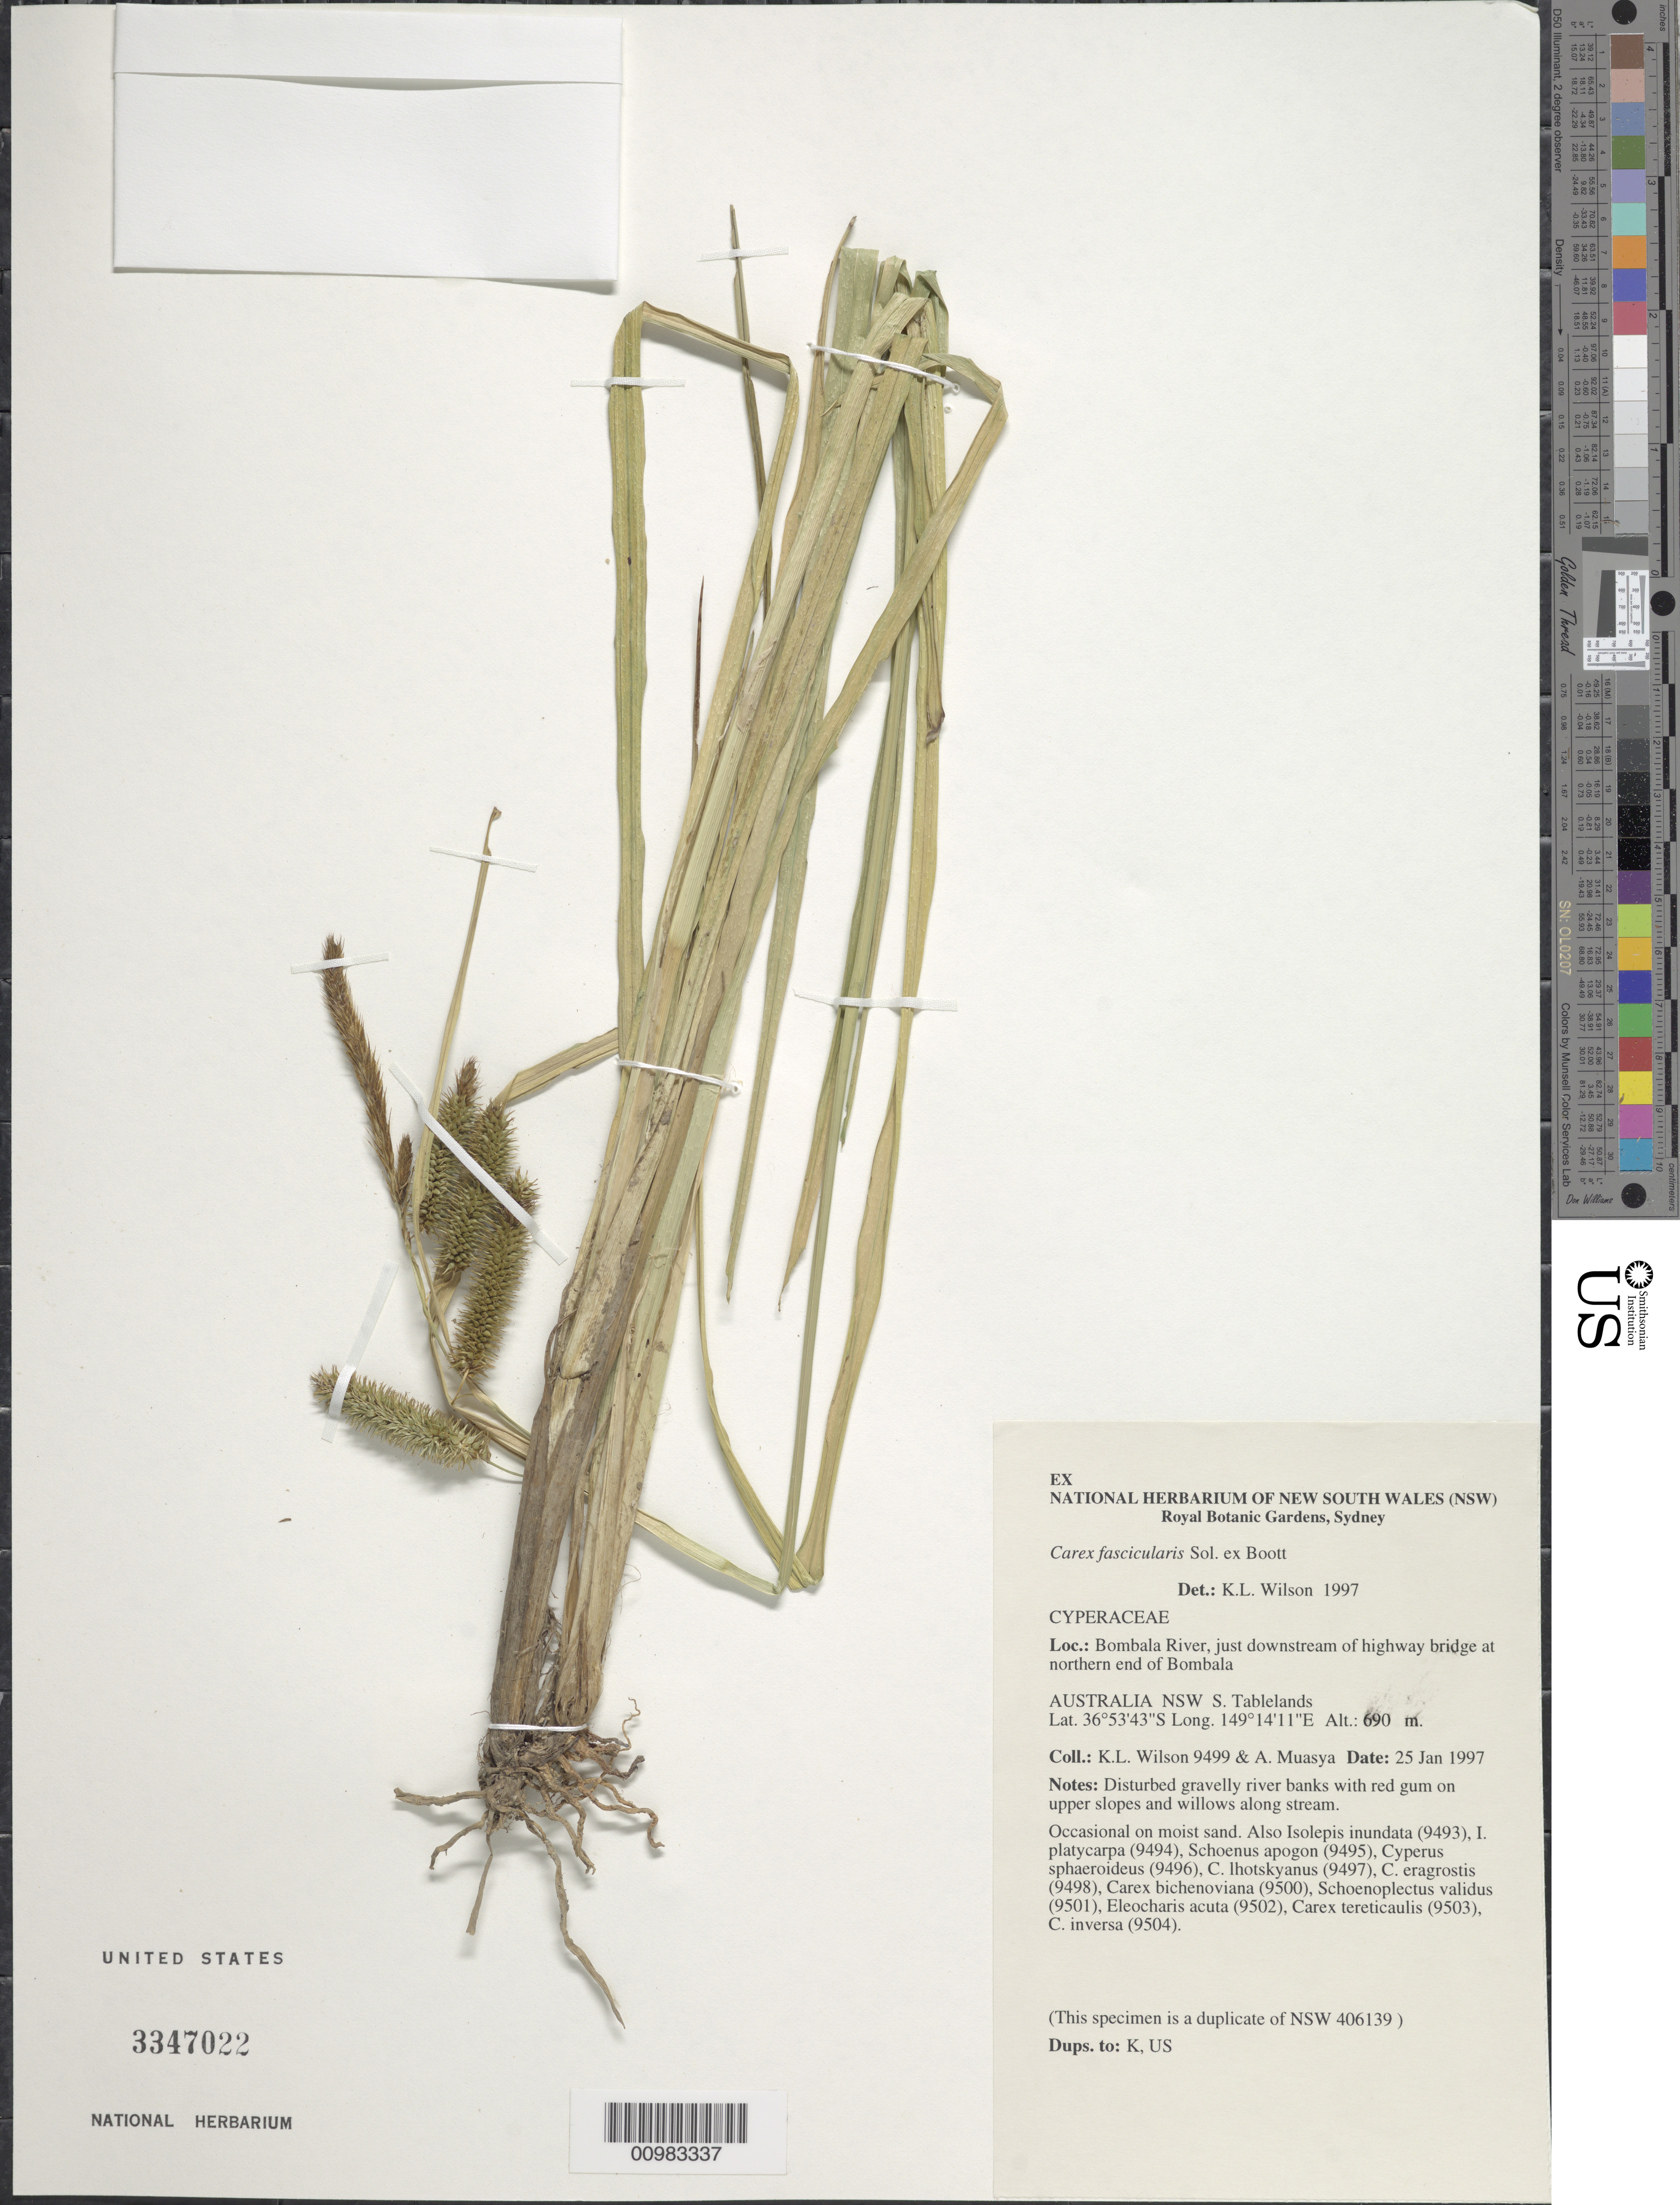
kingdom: Plantae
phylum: Tracheophyta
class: Liliopsida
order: Poales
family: Cyperaceae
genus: Carex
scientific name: Carex fascicularis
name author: Sol. ex Boott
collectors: A. Muasya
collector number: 9499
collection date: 1997-01-25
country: Australia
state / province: New South Wales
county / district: S. Tablelands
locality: Bombala River, just downstream of highway bridge at northern end of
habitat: Disturbed gravelly river banks with red gum on upper slopes and willow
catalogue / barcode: US 3347022